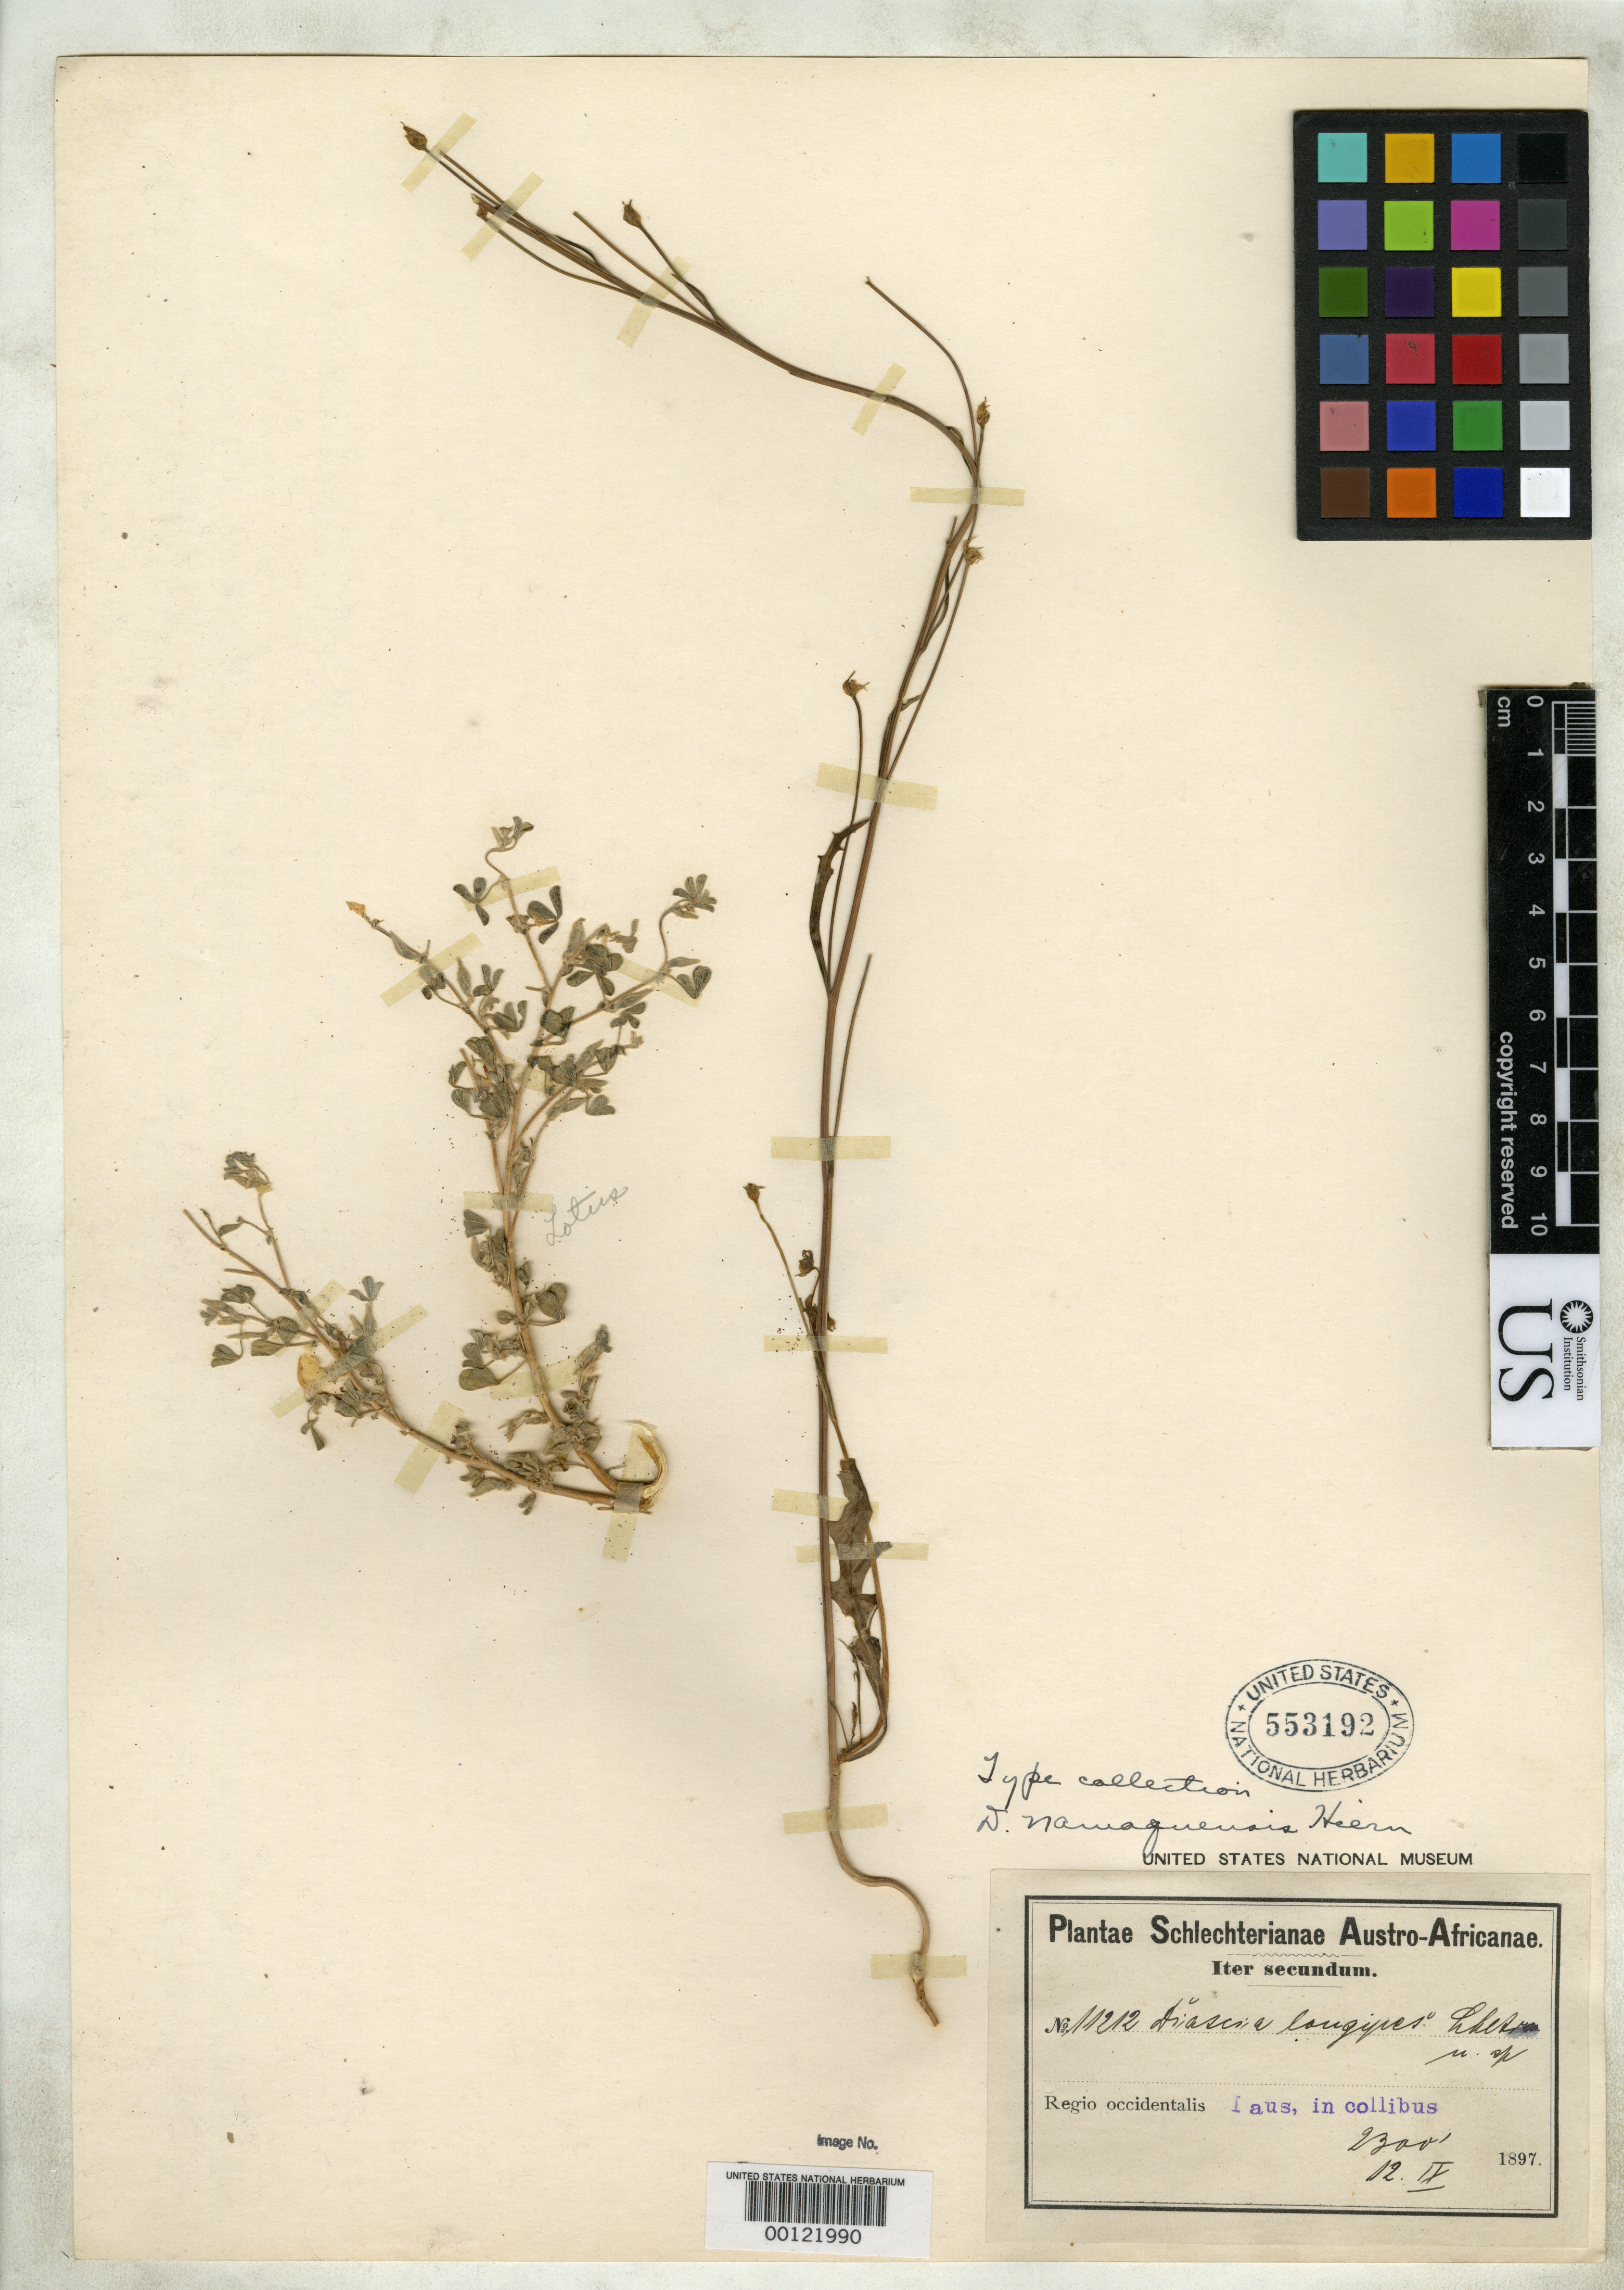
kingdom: Plantae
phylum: Tracheophyta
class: Magnoliopsida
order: Lamiales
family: Scrophulariaceae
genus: Diascia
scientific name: Diascia namaquensis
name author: Hiern in Dyer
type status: Isotype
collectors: F. R. R. Schlechter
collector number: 11212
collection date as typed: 12 Sep 1897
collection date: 1897-09-12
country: Namibia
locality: Little Namaqualand.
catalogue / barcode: US 553192